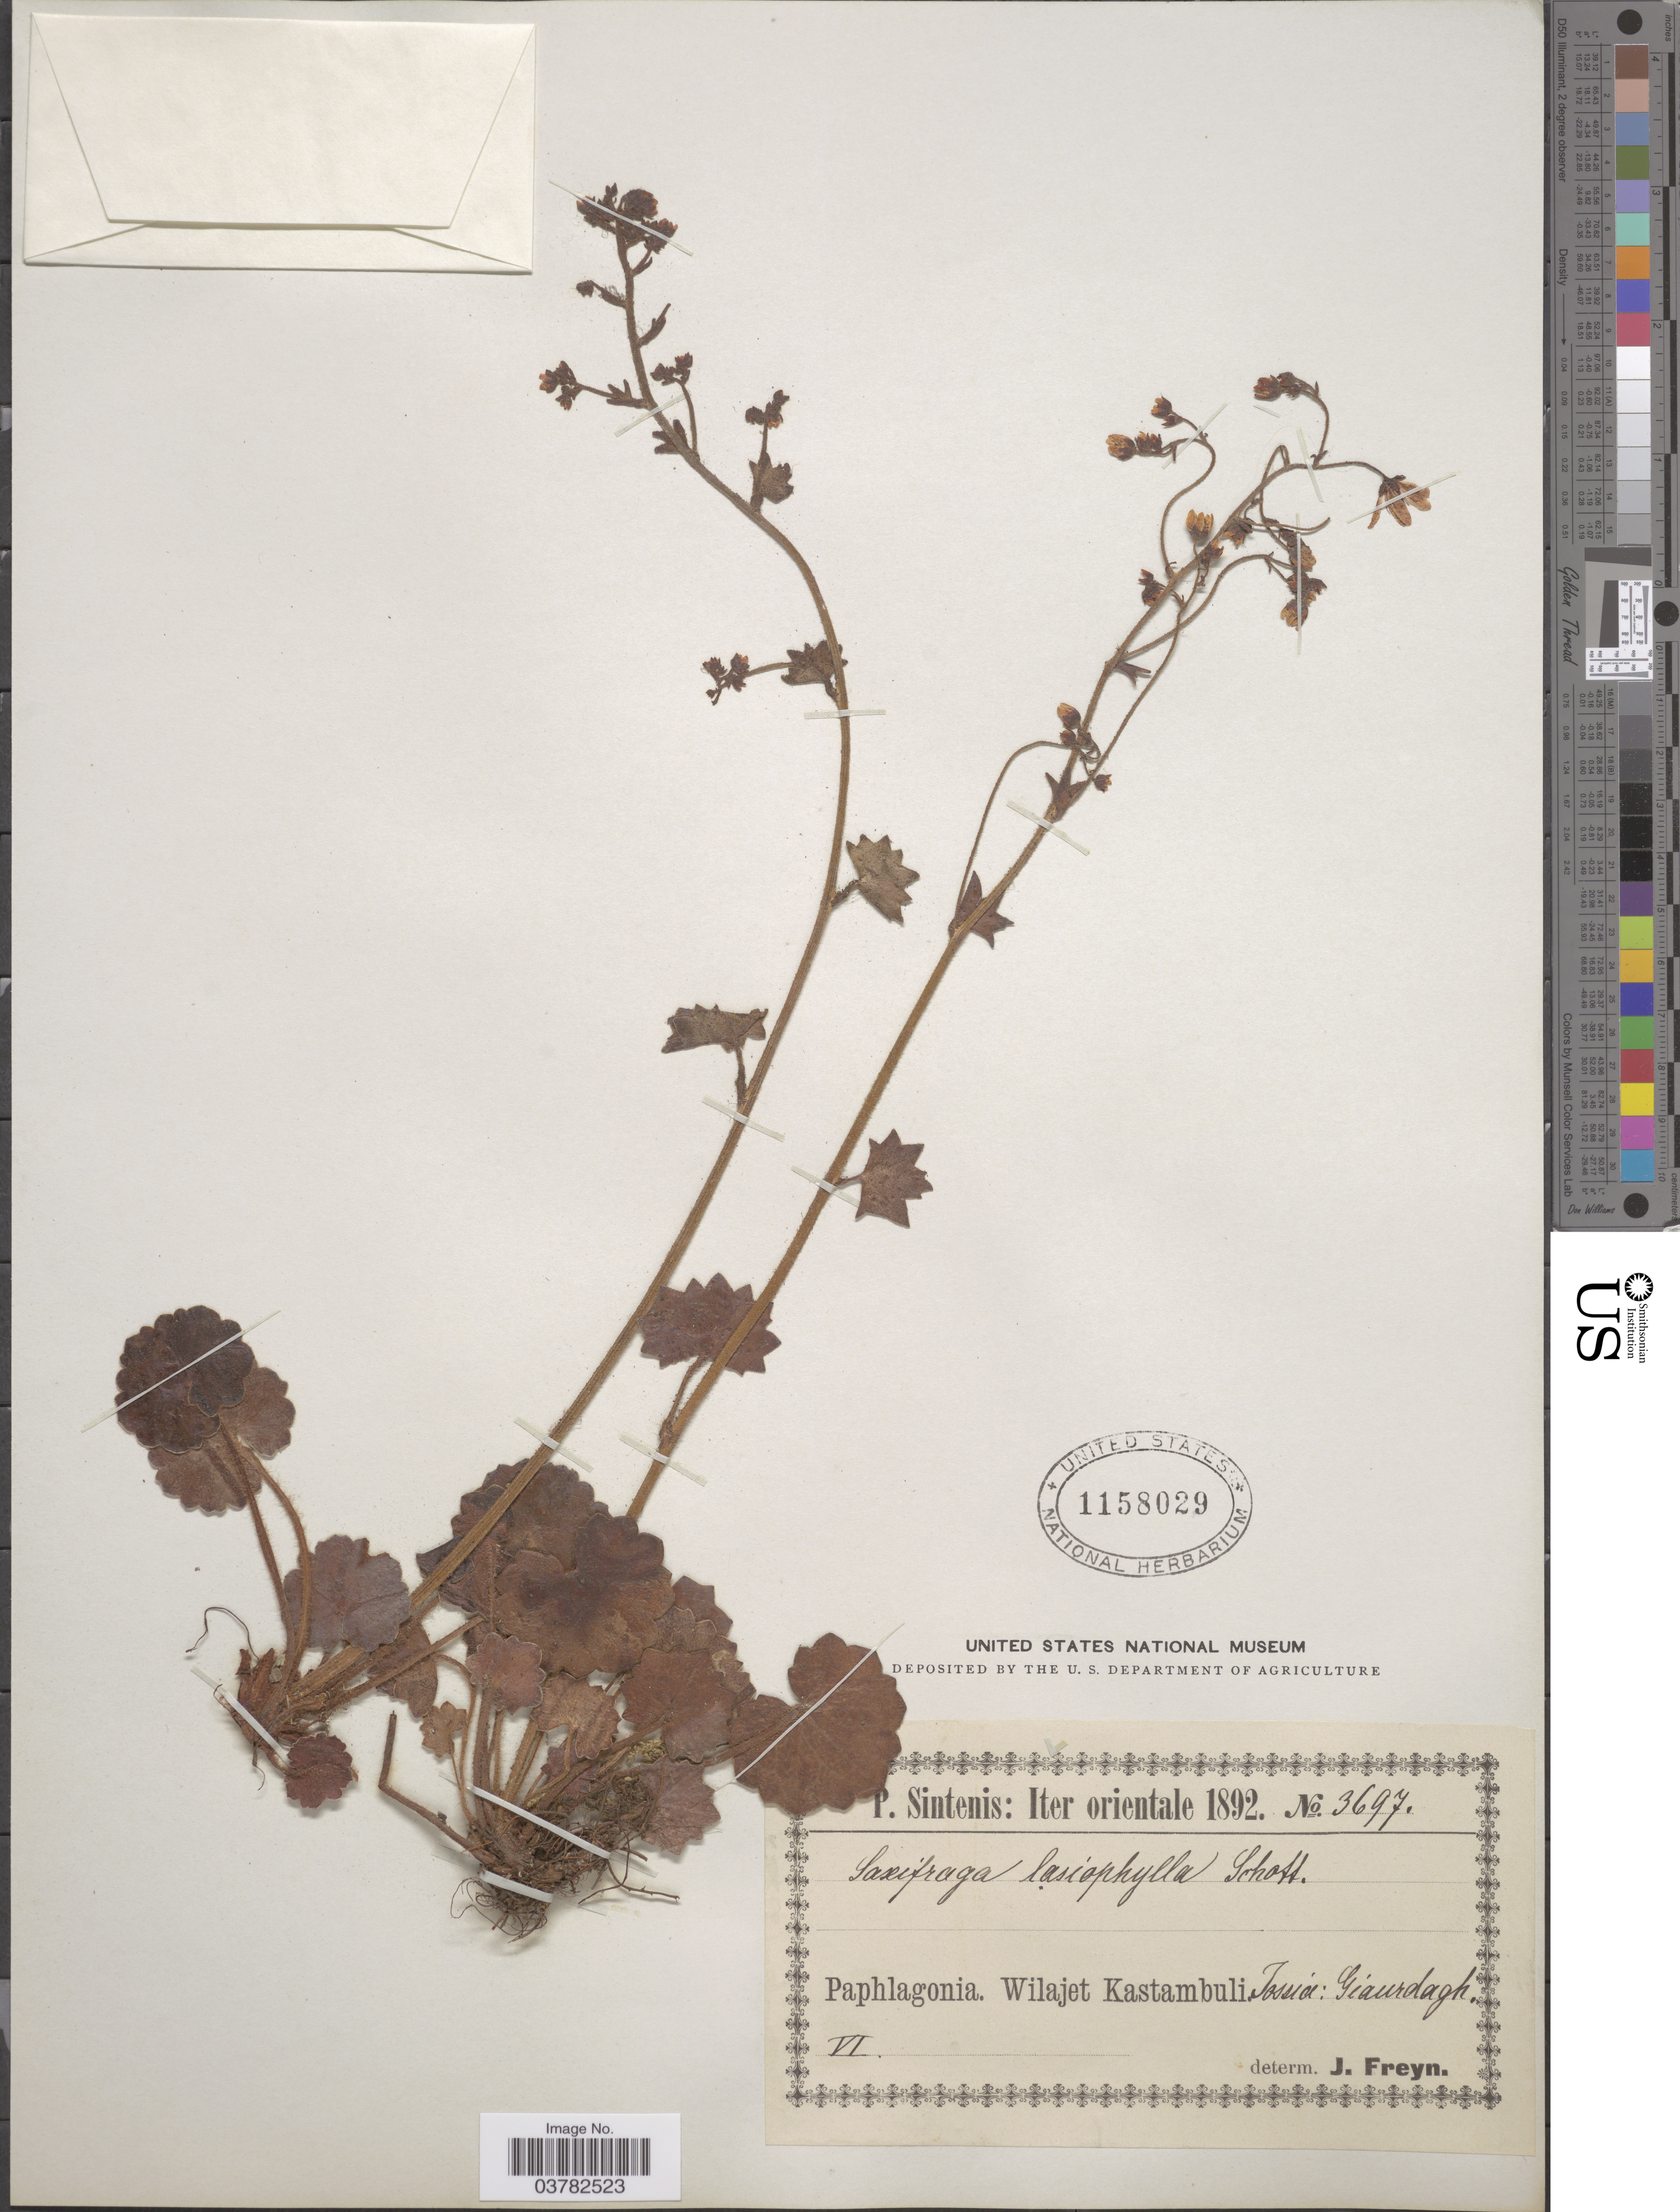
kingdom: Plantae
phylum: Tracheophyta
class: Magnoliopsida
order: Saxifragales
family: Saxifragaceae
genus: Saxifraga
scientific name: Saxifraga lasiophylla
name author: Schott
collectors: P. Sintenis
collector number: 3697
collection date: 1892-06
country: Turkey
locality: Iter orientale 1892. Paphlagonia. Wilajet Kastambuli. Tossia: Giaurdagh.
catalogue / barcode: US 1158029